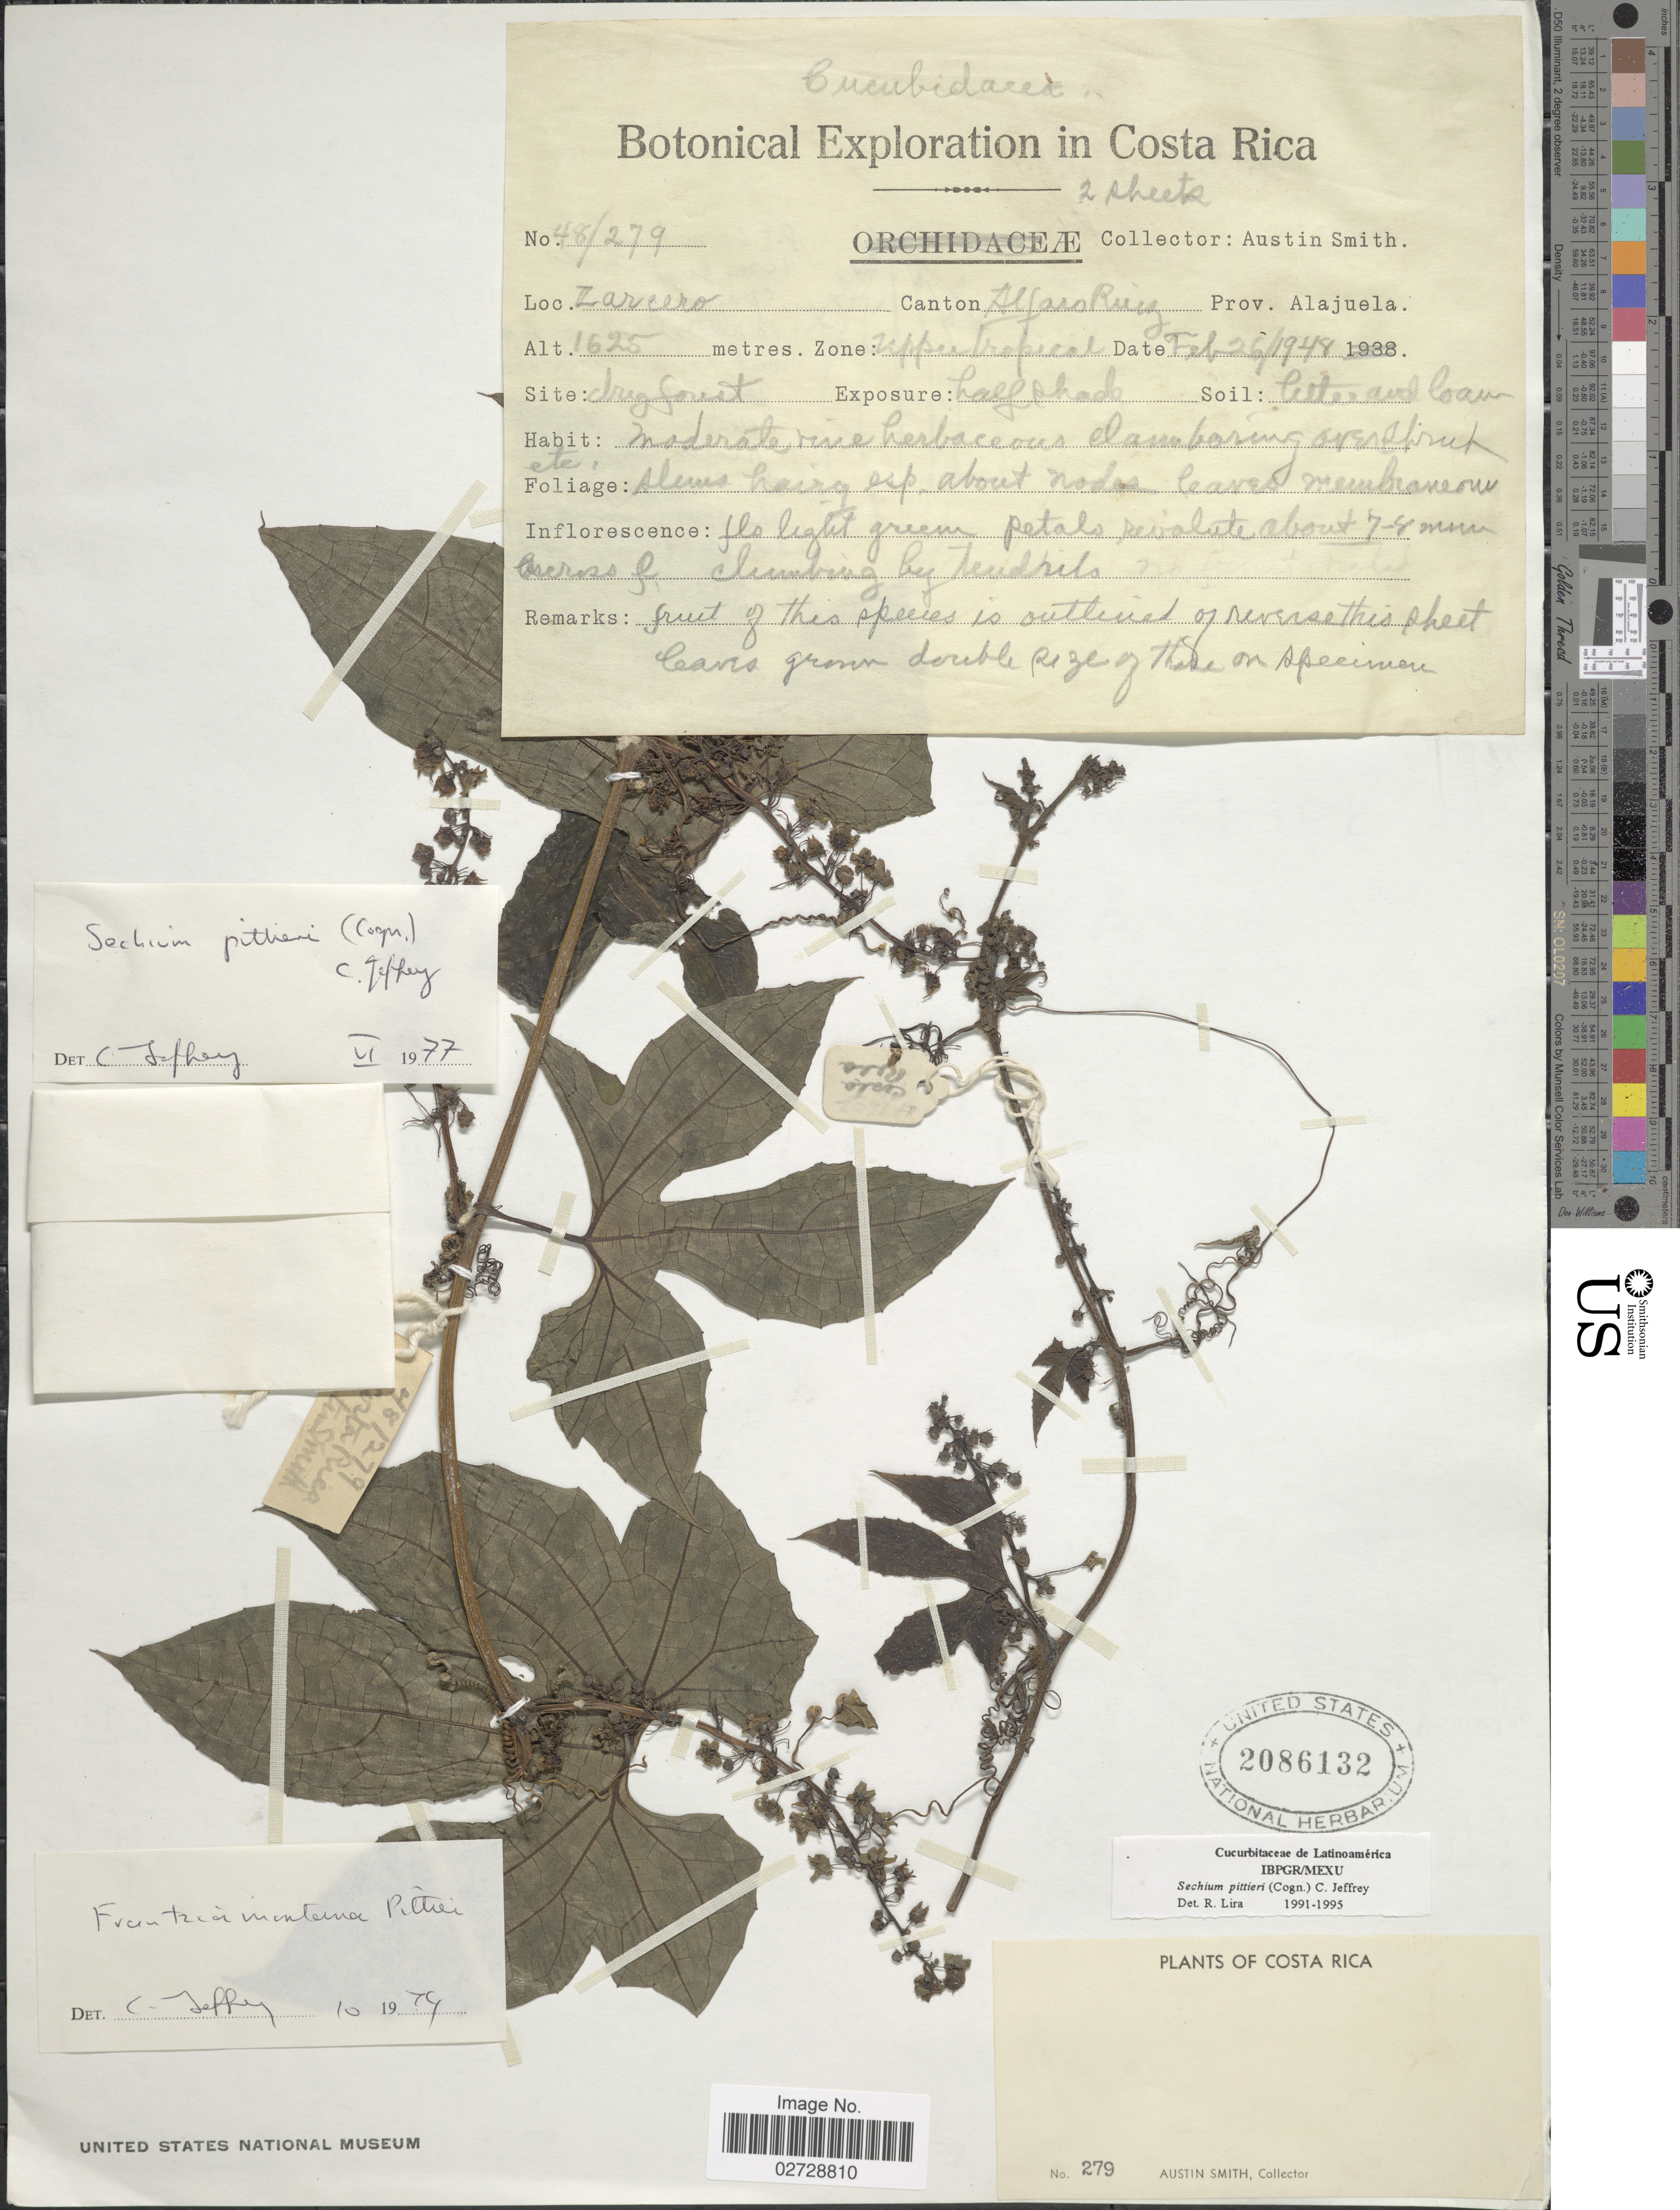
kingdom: Plantae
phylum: Tracheophyta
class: Magnoliopsida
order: Cucurbitales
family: Cucurbitaceae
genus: Sechium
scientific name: Sechium pittieri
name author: (Cogn.) C. Jeffrey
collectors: Aust P. Smith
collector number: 48/279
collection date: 1948-02-26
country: Costa Rica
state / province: Alajuela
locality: Zarcero. Canton: Alfaro Ruiz.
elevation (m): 1625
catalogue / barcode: US 2086132